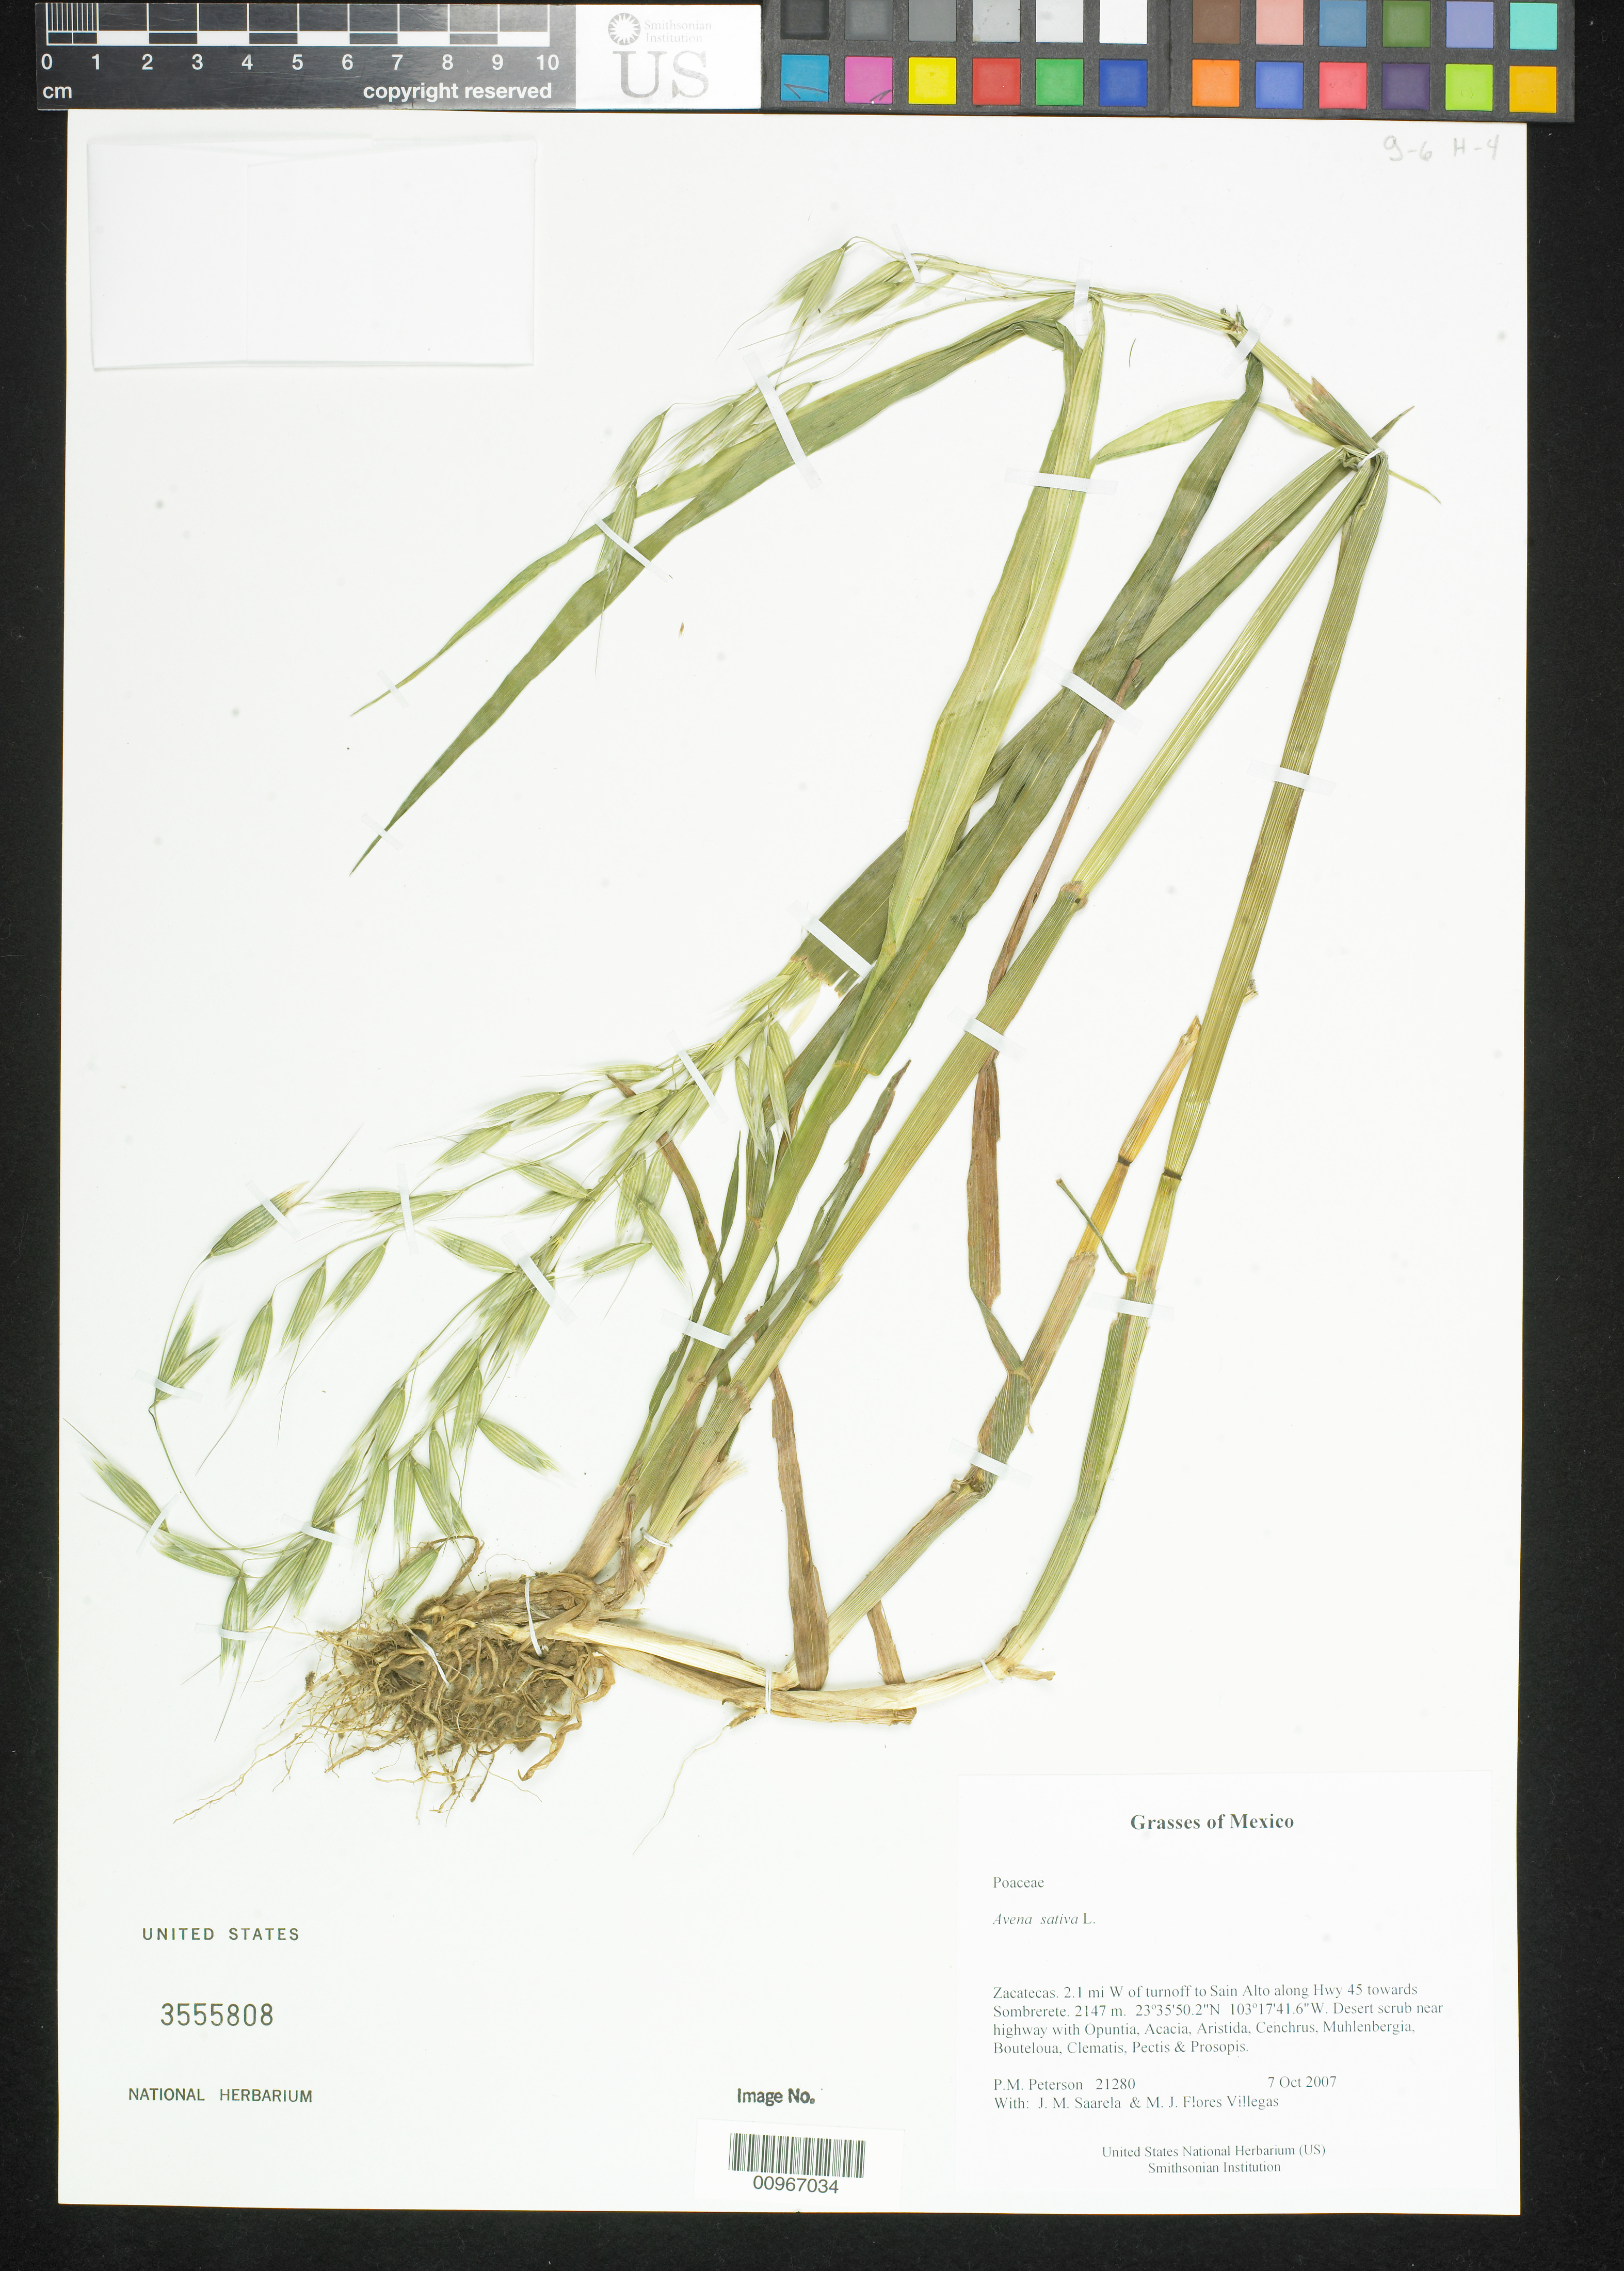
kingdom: Plantae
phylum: Tracheophyta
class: Liliopsida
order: Poales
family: Poaceae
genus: Avena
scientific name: Avena sativa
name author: L.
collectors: P. M. Peterson, J. Saarela & M. Flores Villegas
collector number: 21280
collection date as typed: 07 Oct 2007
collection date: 2007-10-07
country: Mexico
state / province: Zacatecas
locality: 2.1 mi W of turnoff to Sain Alto along Hwy 45 towards Sombrerete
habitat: Desert scrub near highway with Opuntia, Acacia, Aristida, Cenchrus, Muhlenbergia, Bouteloua, Clematis, Pectis & Prosopis.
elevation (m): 2147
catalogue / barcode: US 3555808